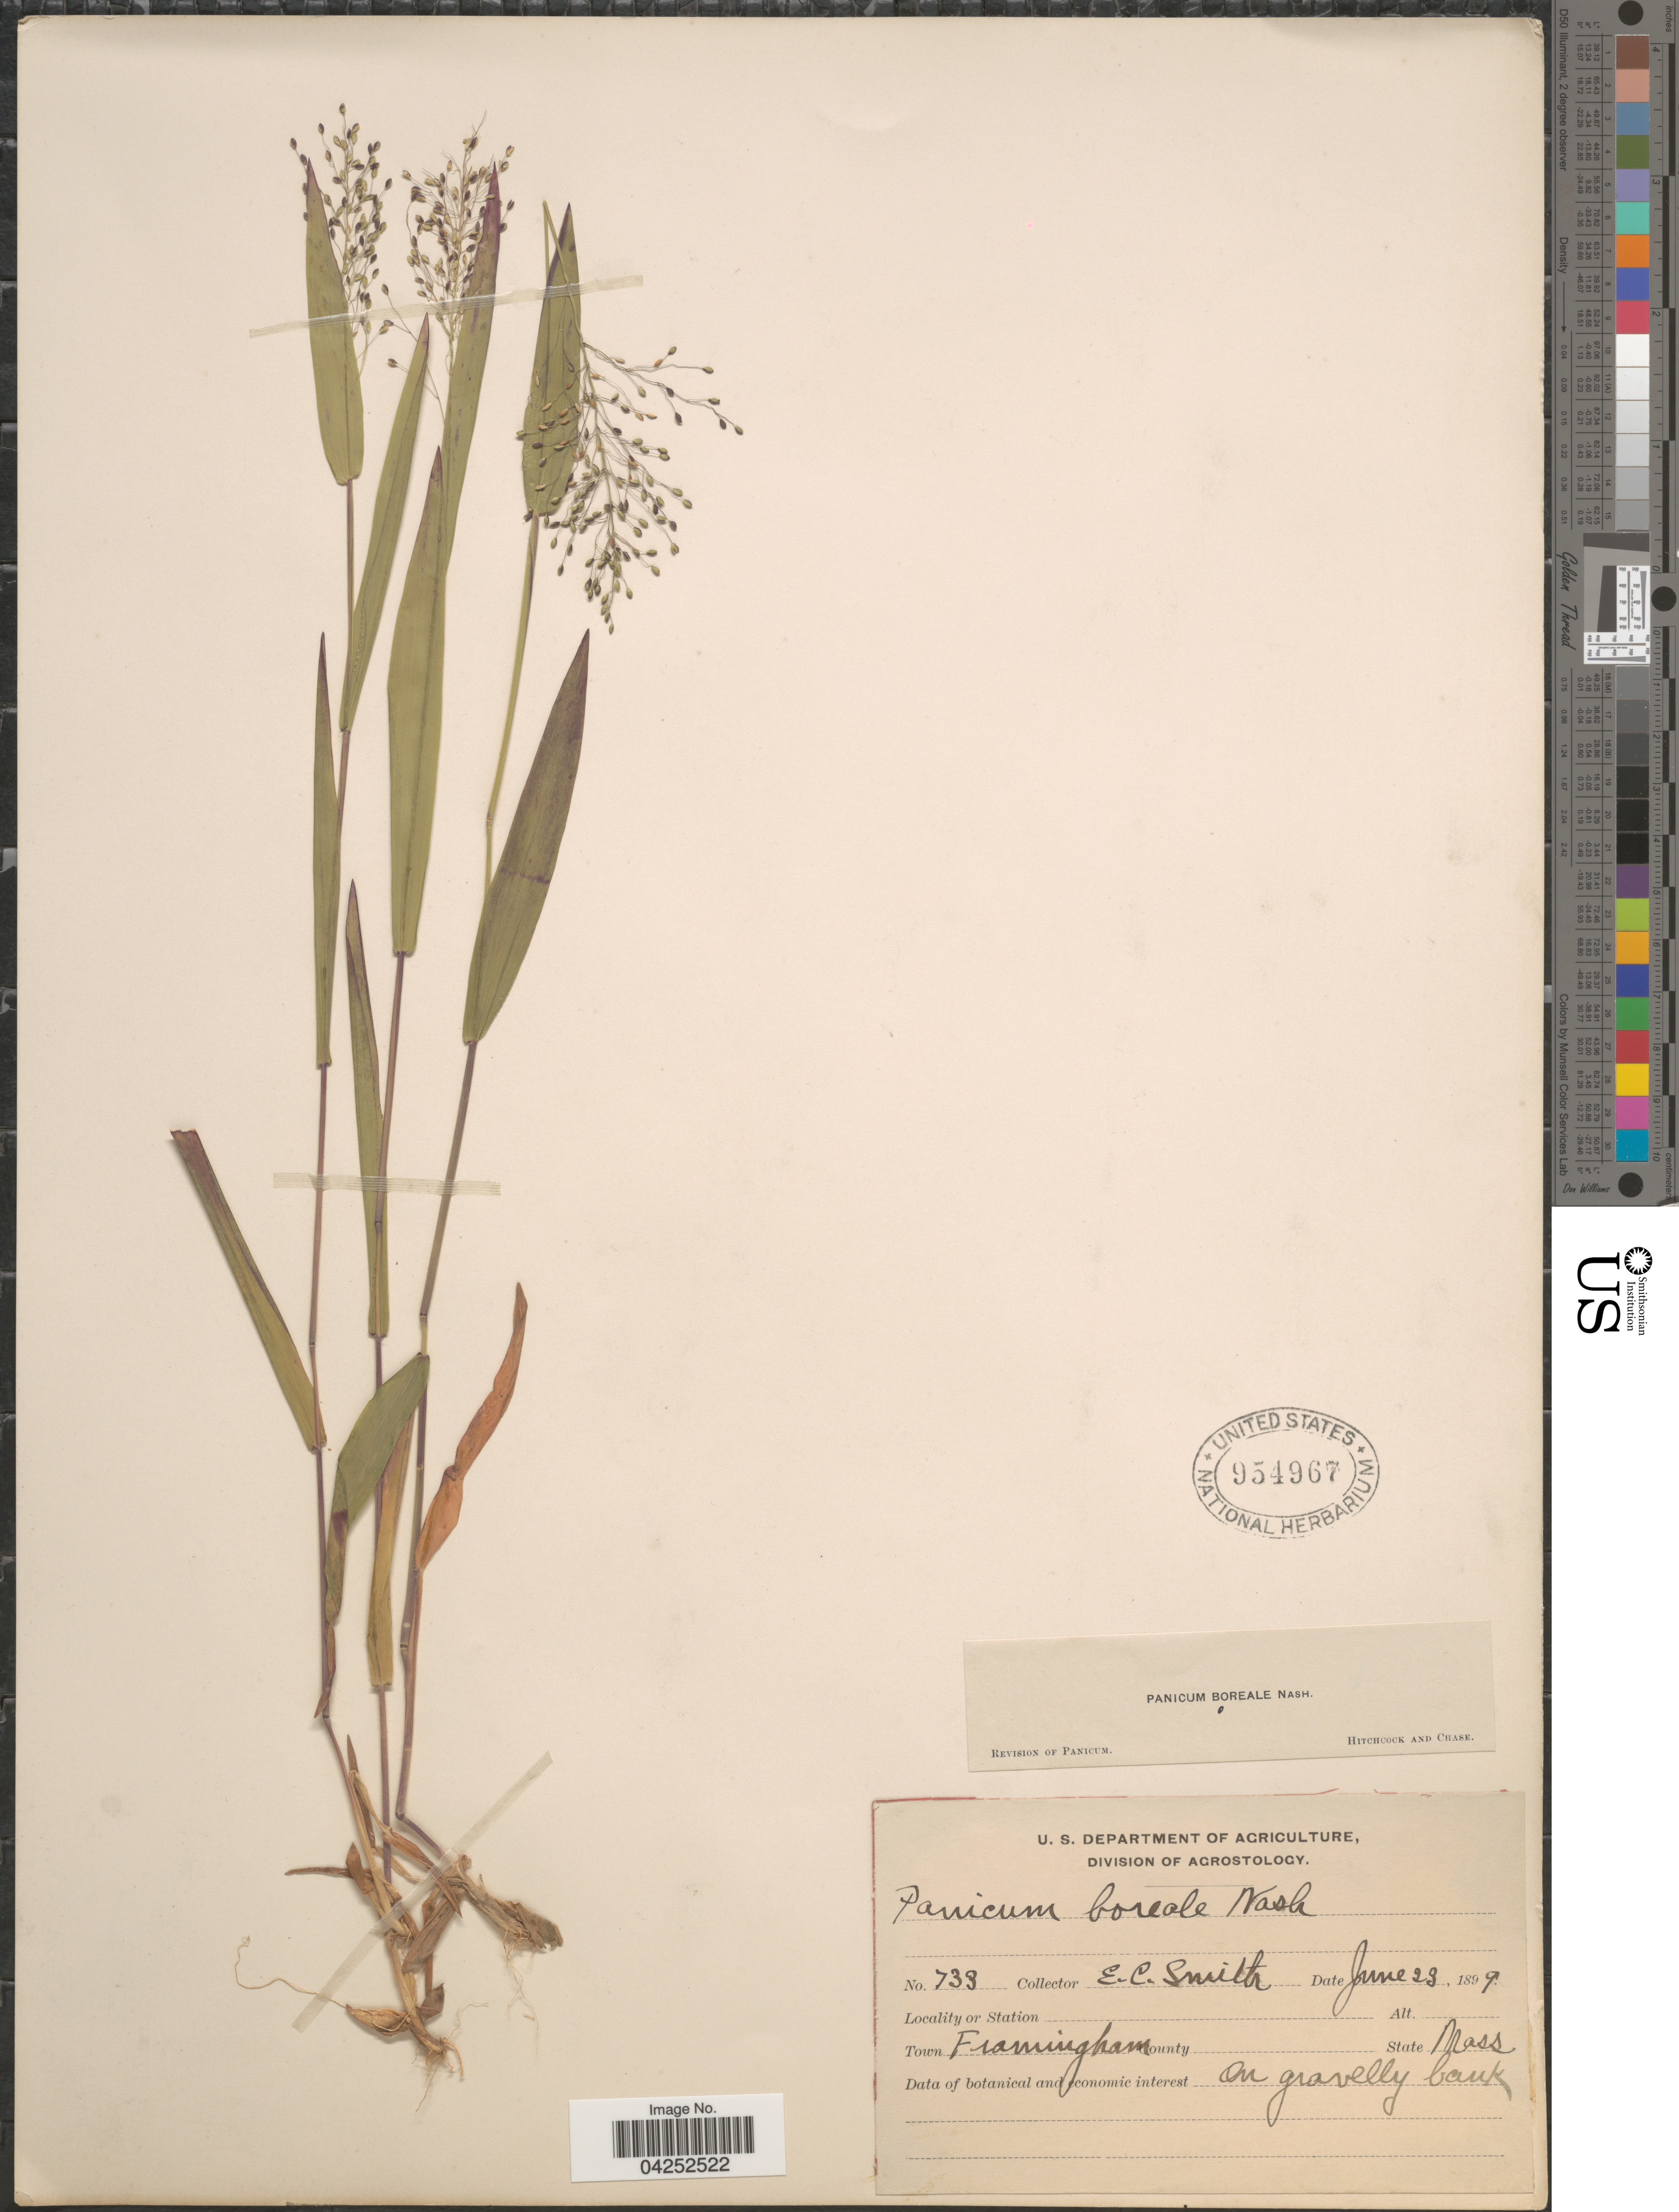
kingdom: Plantae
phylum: Tracheophyta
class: Liliopsida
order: Poales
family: Poaceae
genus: Dichanthelium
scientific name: Dichanthelium boreale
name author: (Nash) Freckmann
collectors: E. Smith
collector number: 733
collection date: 1899-06-23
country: United States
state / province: Massachusetts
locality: Town Framingham.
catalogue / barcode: US 954967